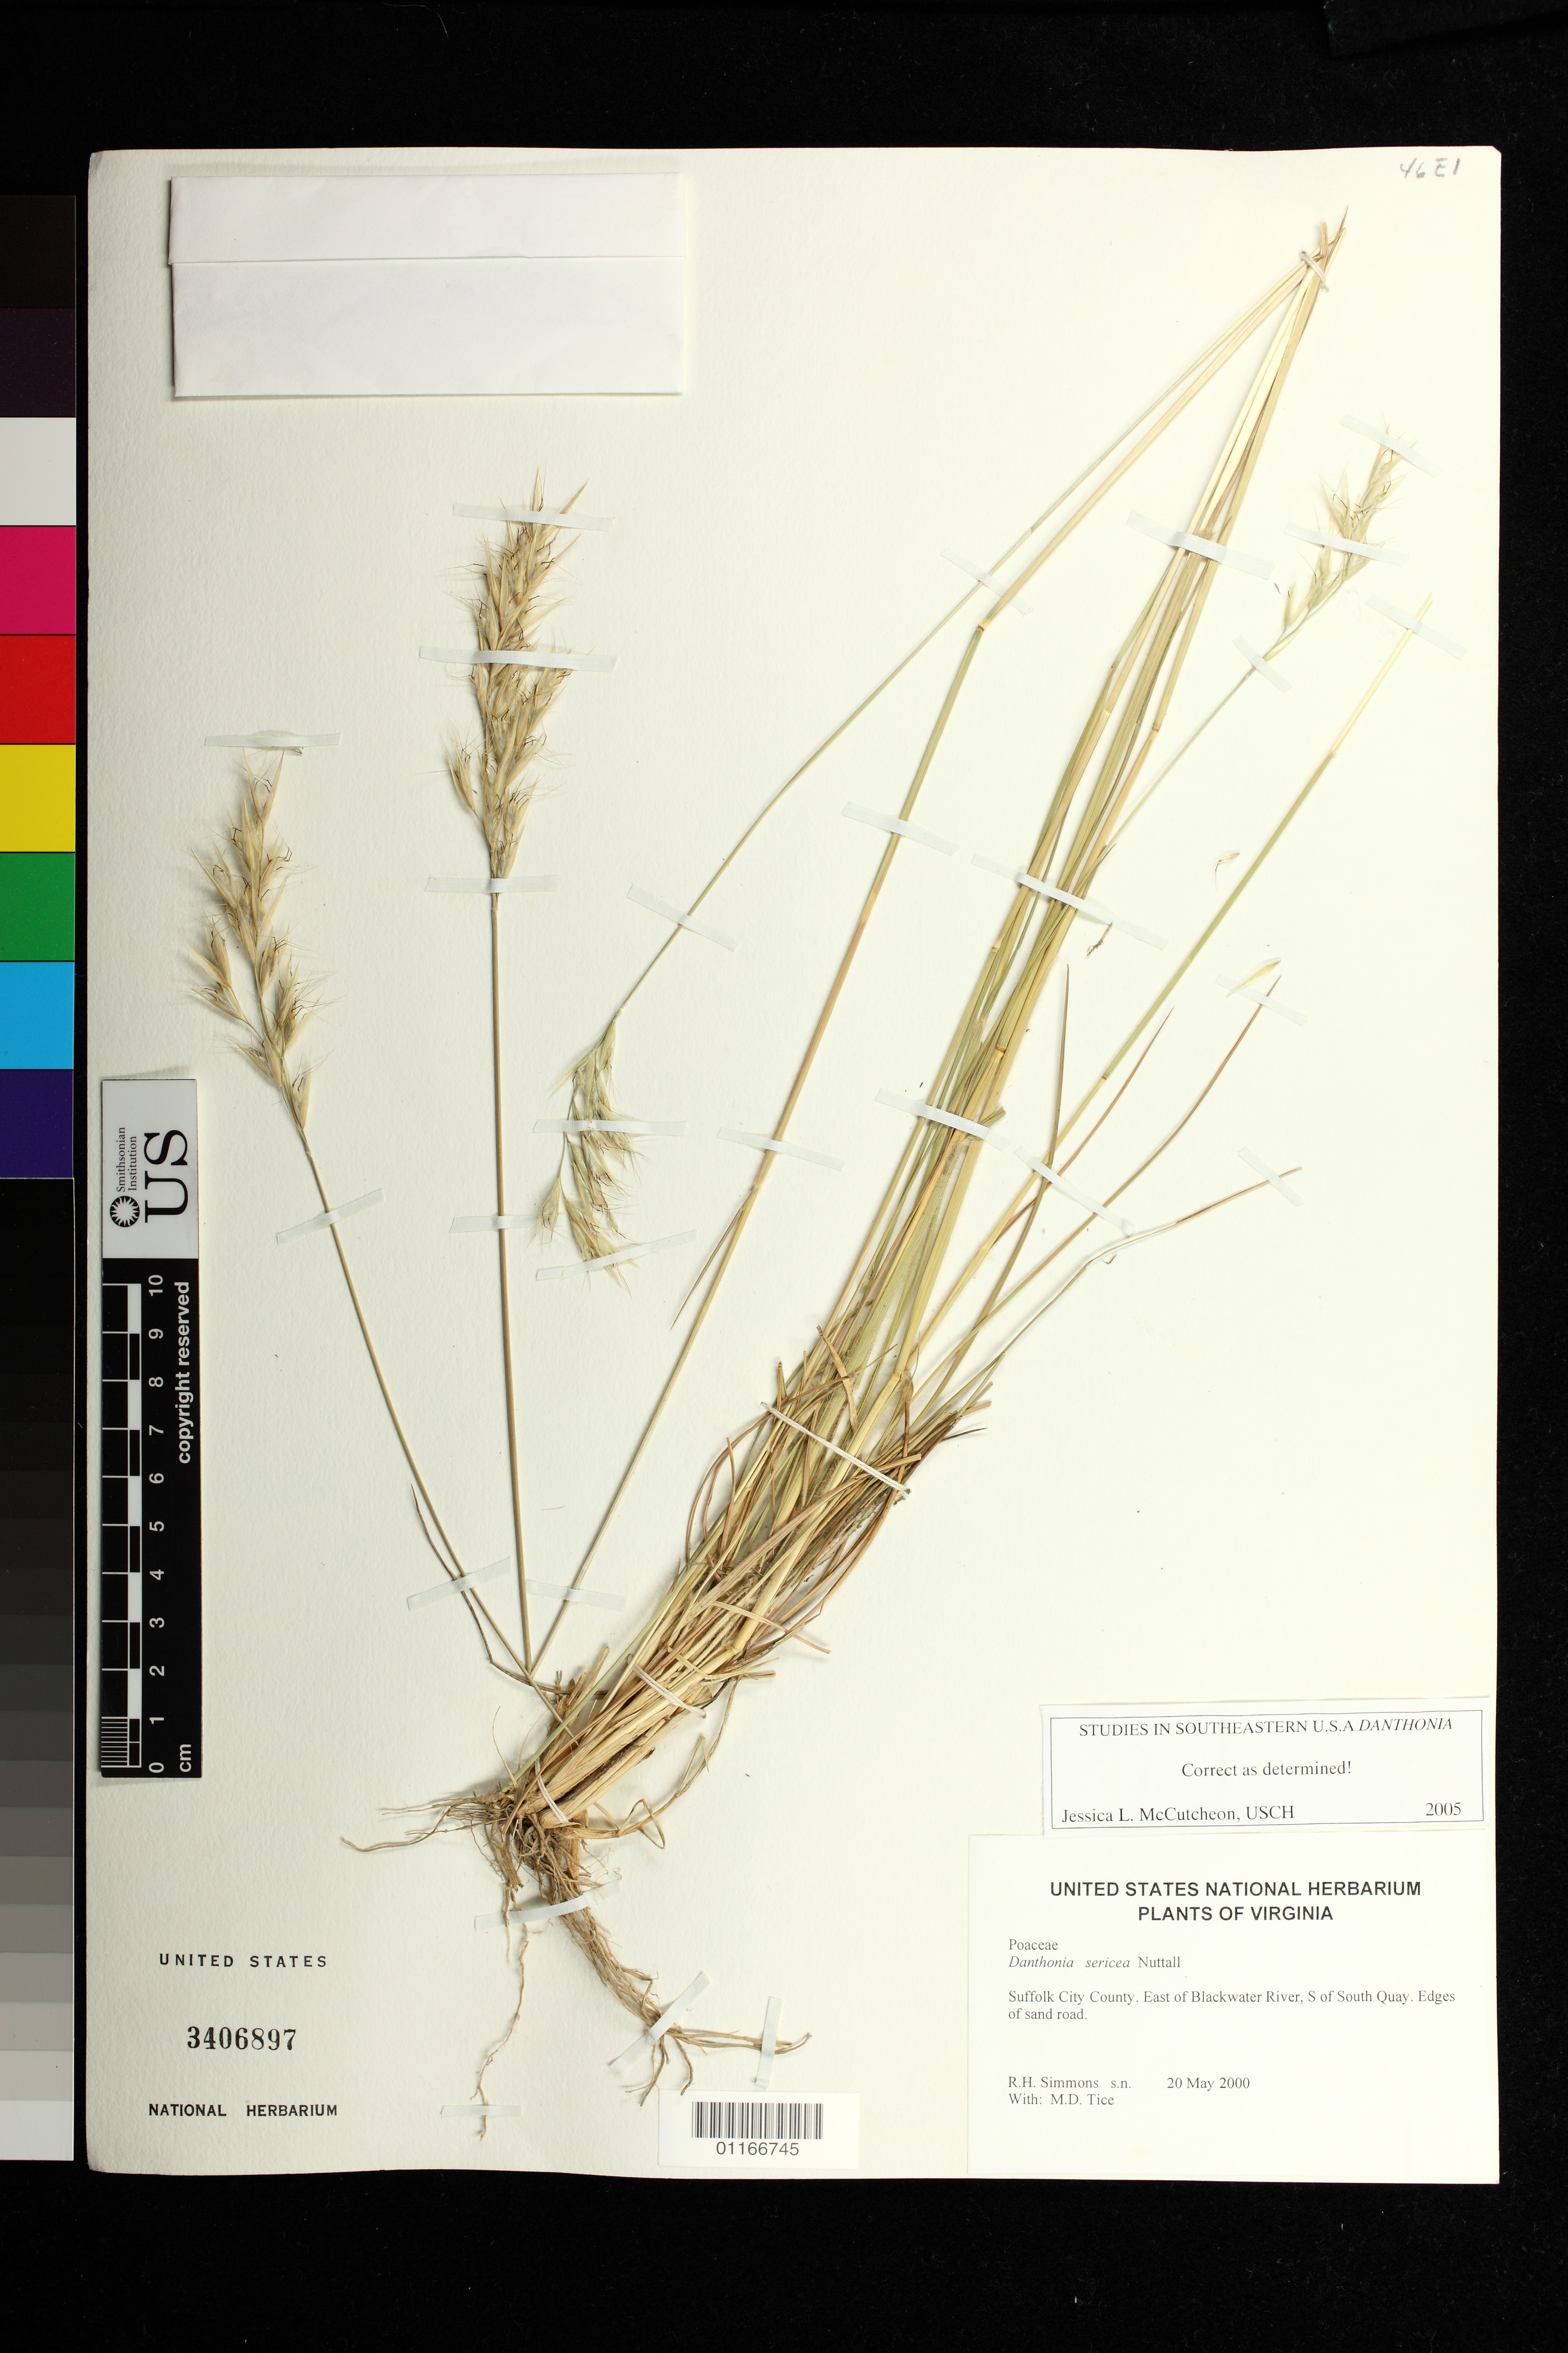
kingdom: Plantae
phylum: Tracheophyta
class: Liliopsida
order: Poales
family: Poaceae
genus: Danthonia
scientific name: Danthonia sericea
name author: Nutt.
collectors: R. H. Simmons & M. Tice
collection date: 2000-05-20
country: United States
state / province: Virginia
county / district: City of Suffolk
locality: East of Blackwater River, South of South Quay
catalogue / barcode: US 3406897